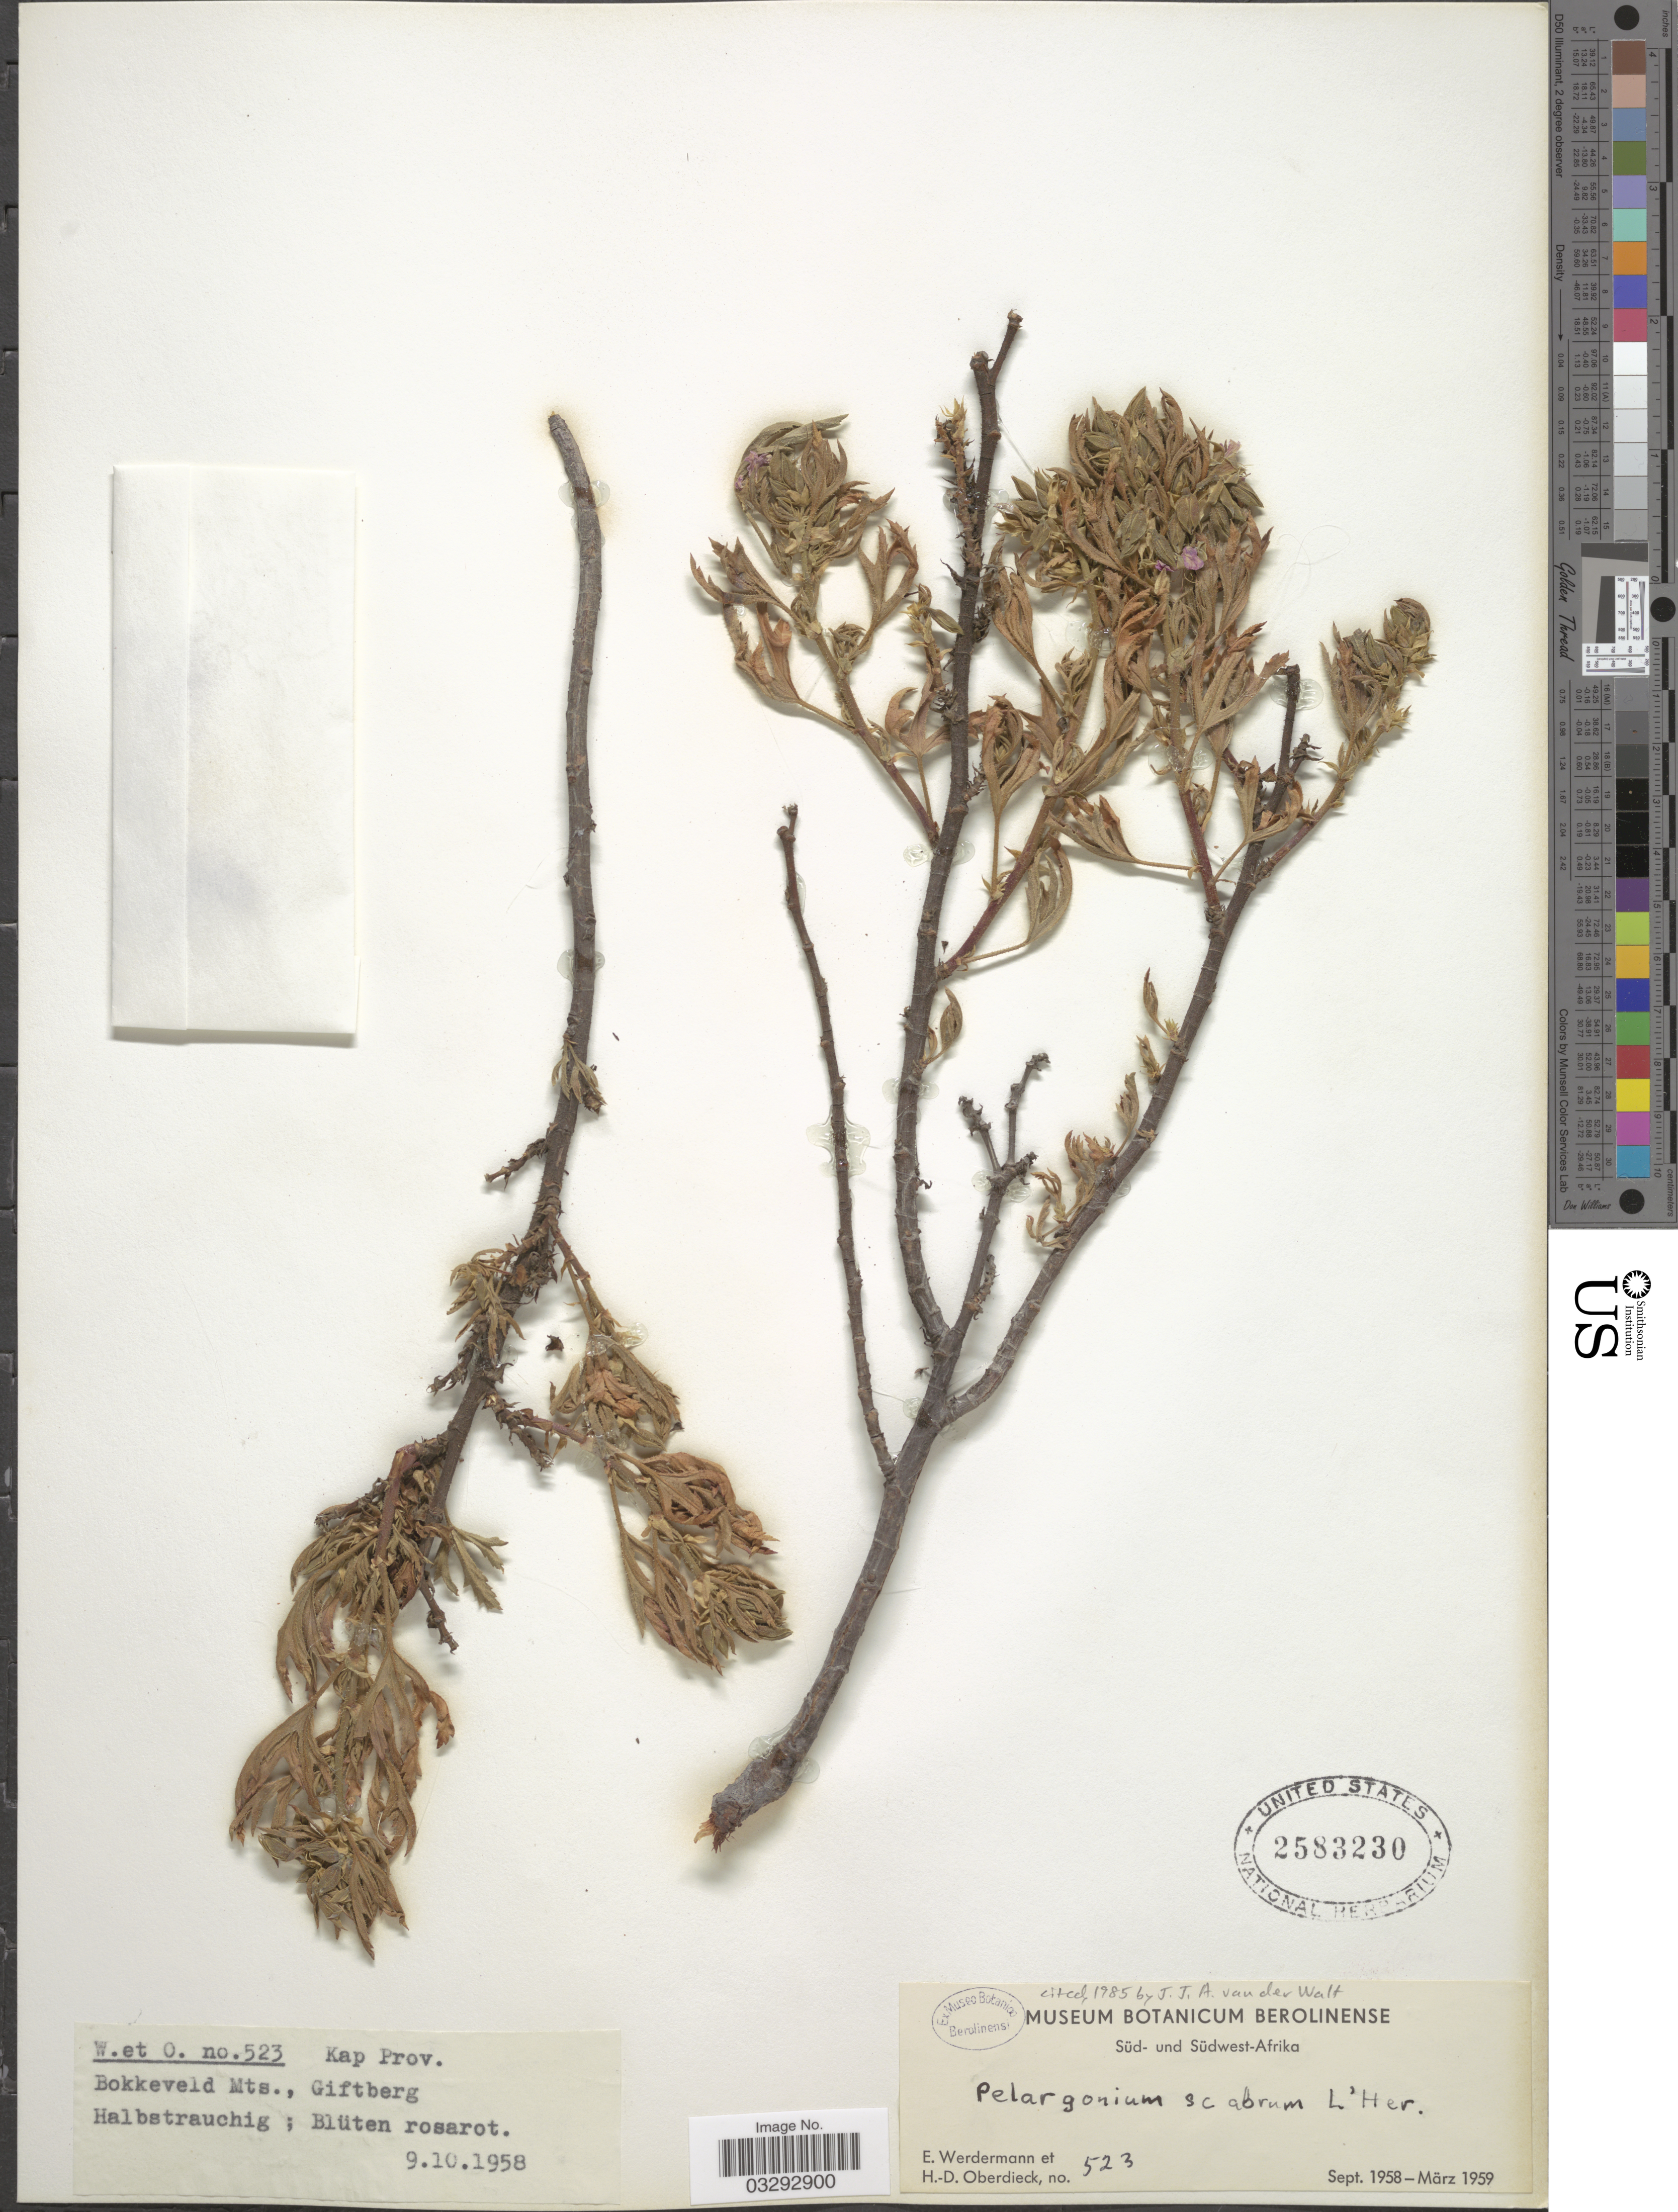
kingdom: Plantae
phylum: Tracheophyta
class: Magnoliopsida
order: Geraniales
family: Geraniaceae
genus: Pelargonium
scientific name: Pelargonium scabrum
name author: (L.) L'Hér.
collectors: E. Werdermann & H. Oberdieck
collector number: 523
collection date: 1958-10-09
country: South Africa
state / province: Western Cape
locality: Kap Prov., Bokkeveld Mts., Giftberg.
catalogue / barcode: US 2583230